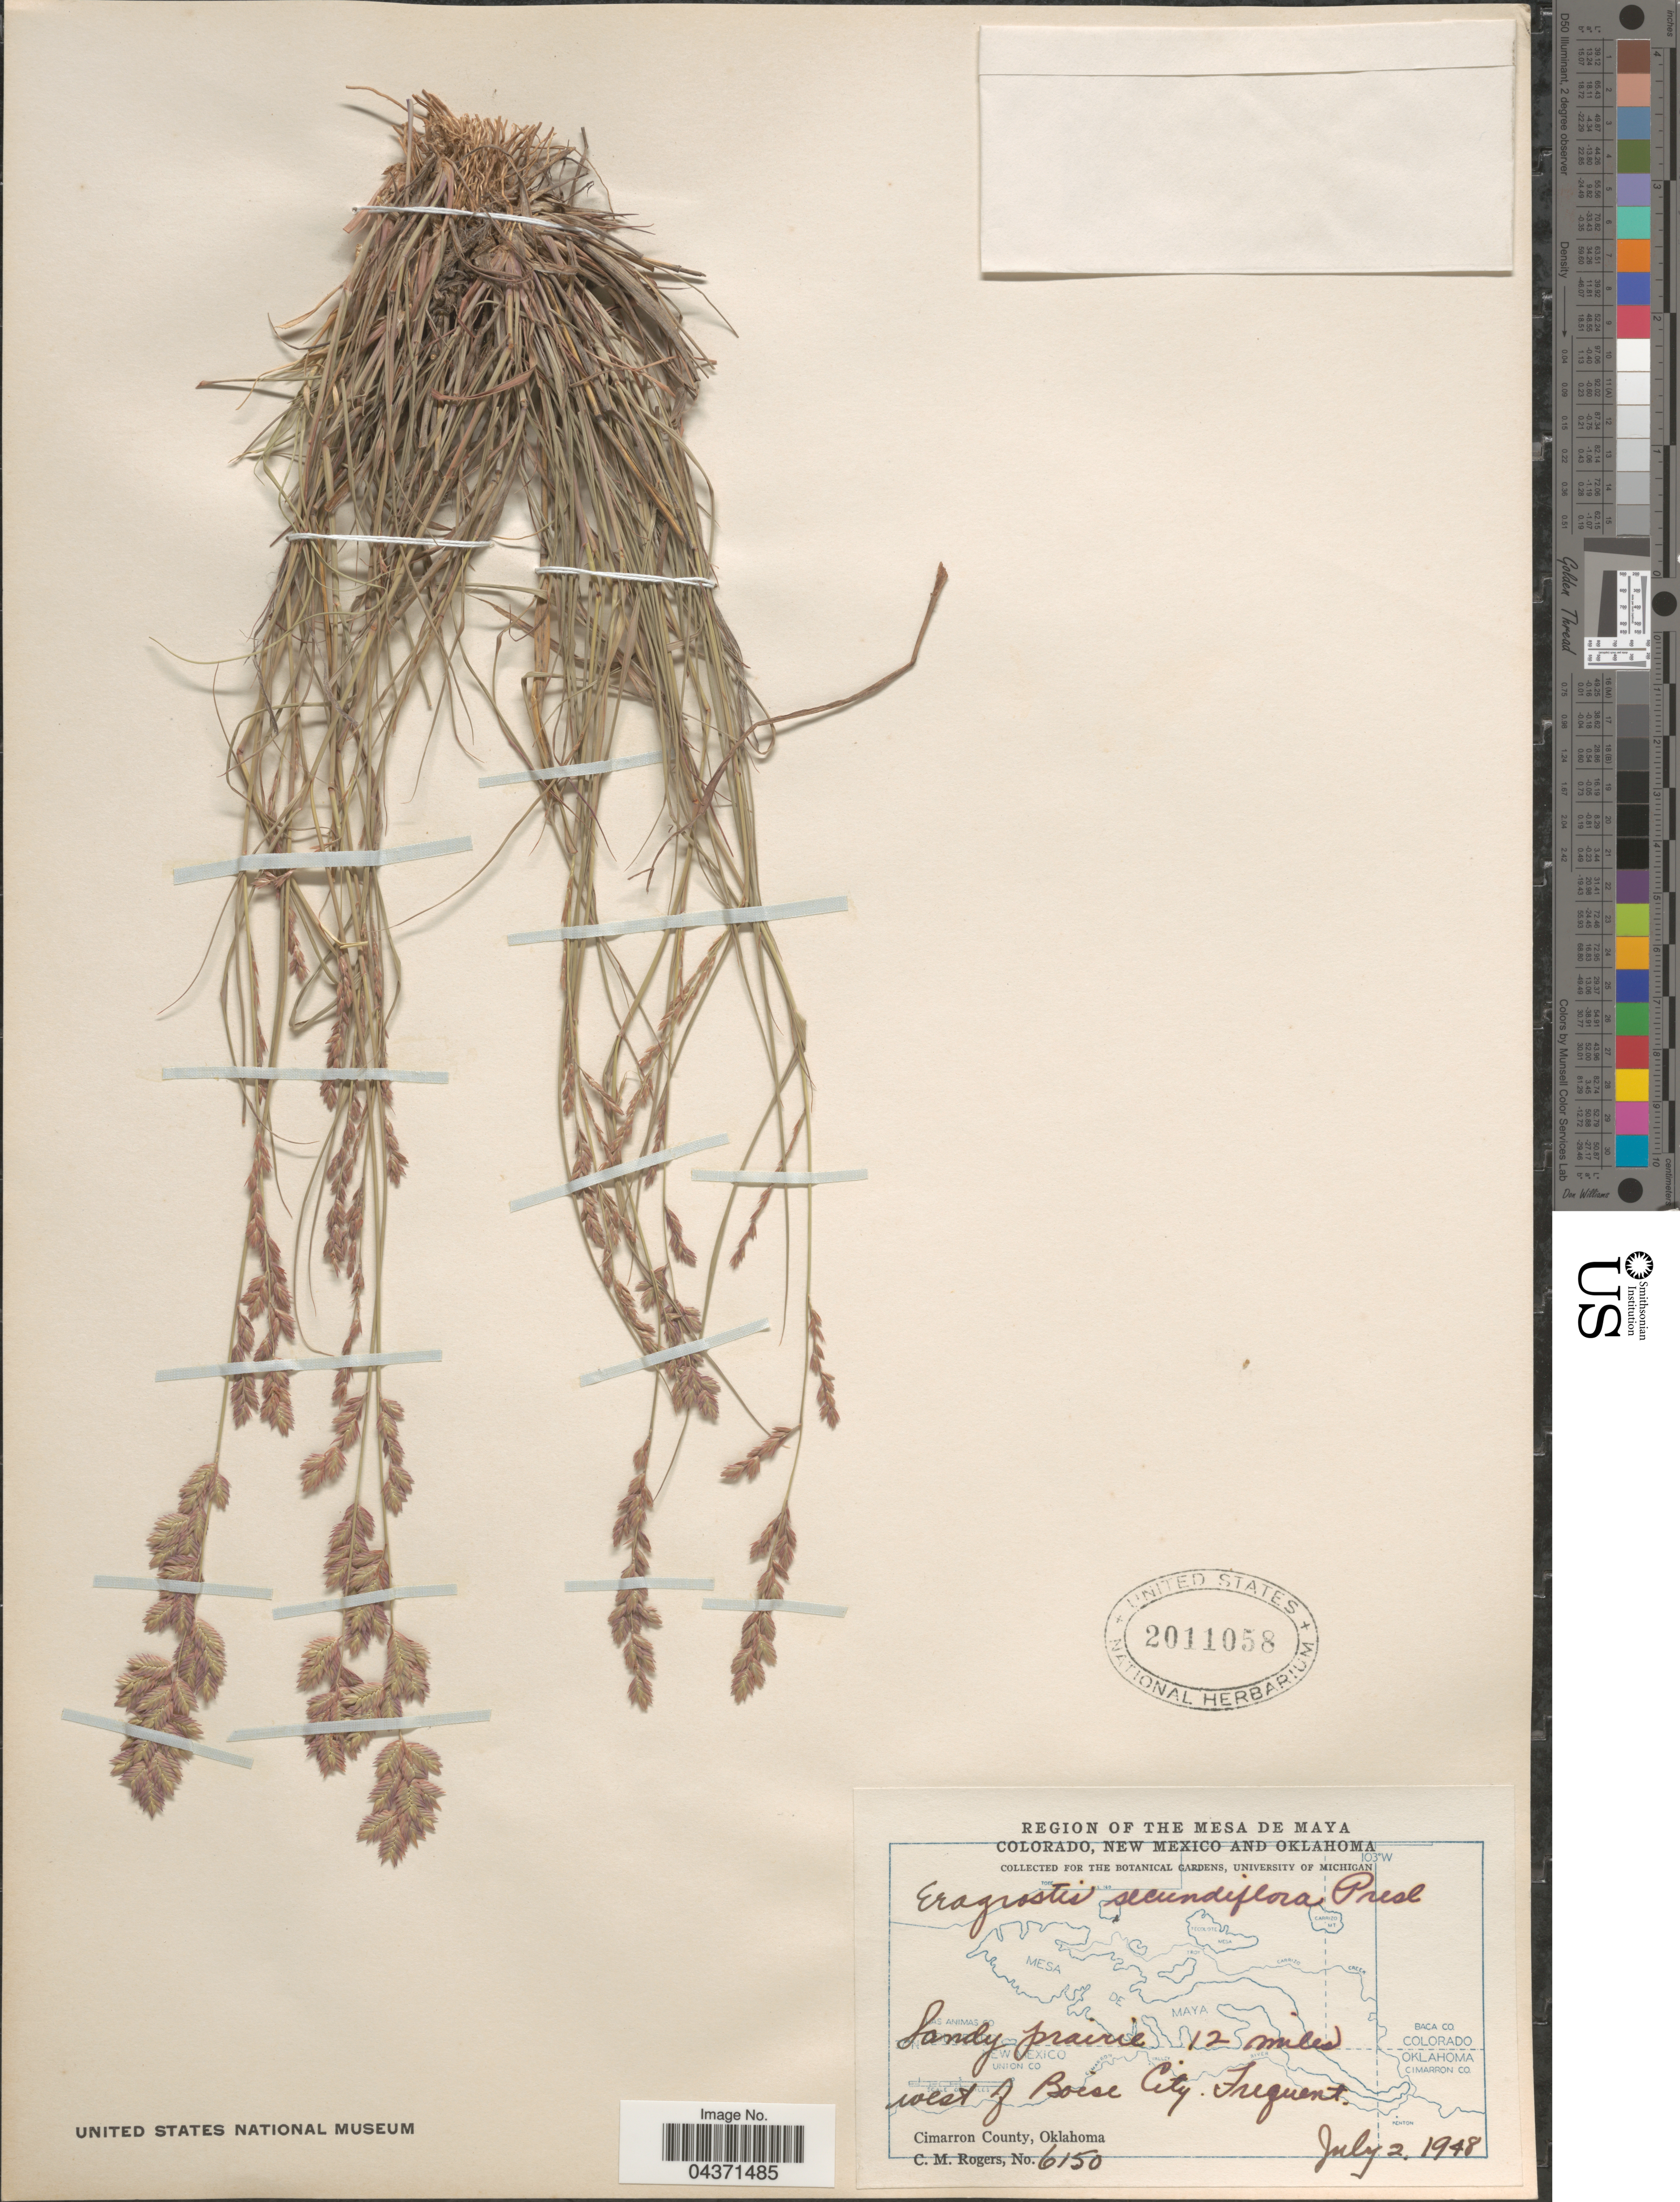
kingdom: Plantae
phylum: Tracheophyta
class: Liliopsida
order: Poales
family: Poaceae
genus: Eragrostis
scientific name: Eragrostis secundiflora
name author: J. Presl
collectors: C. M. Rogers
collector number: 6150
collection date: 1948-07-02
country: United States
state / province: Oklahoma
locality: Region of the Mesa de Maya. Sandy prairie 12 miles west of Boise City. Cimarron County.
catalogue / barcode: US 2011058